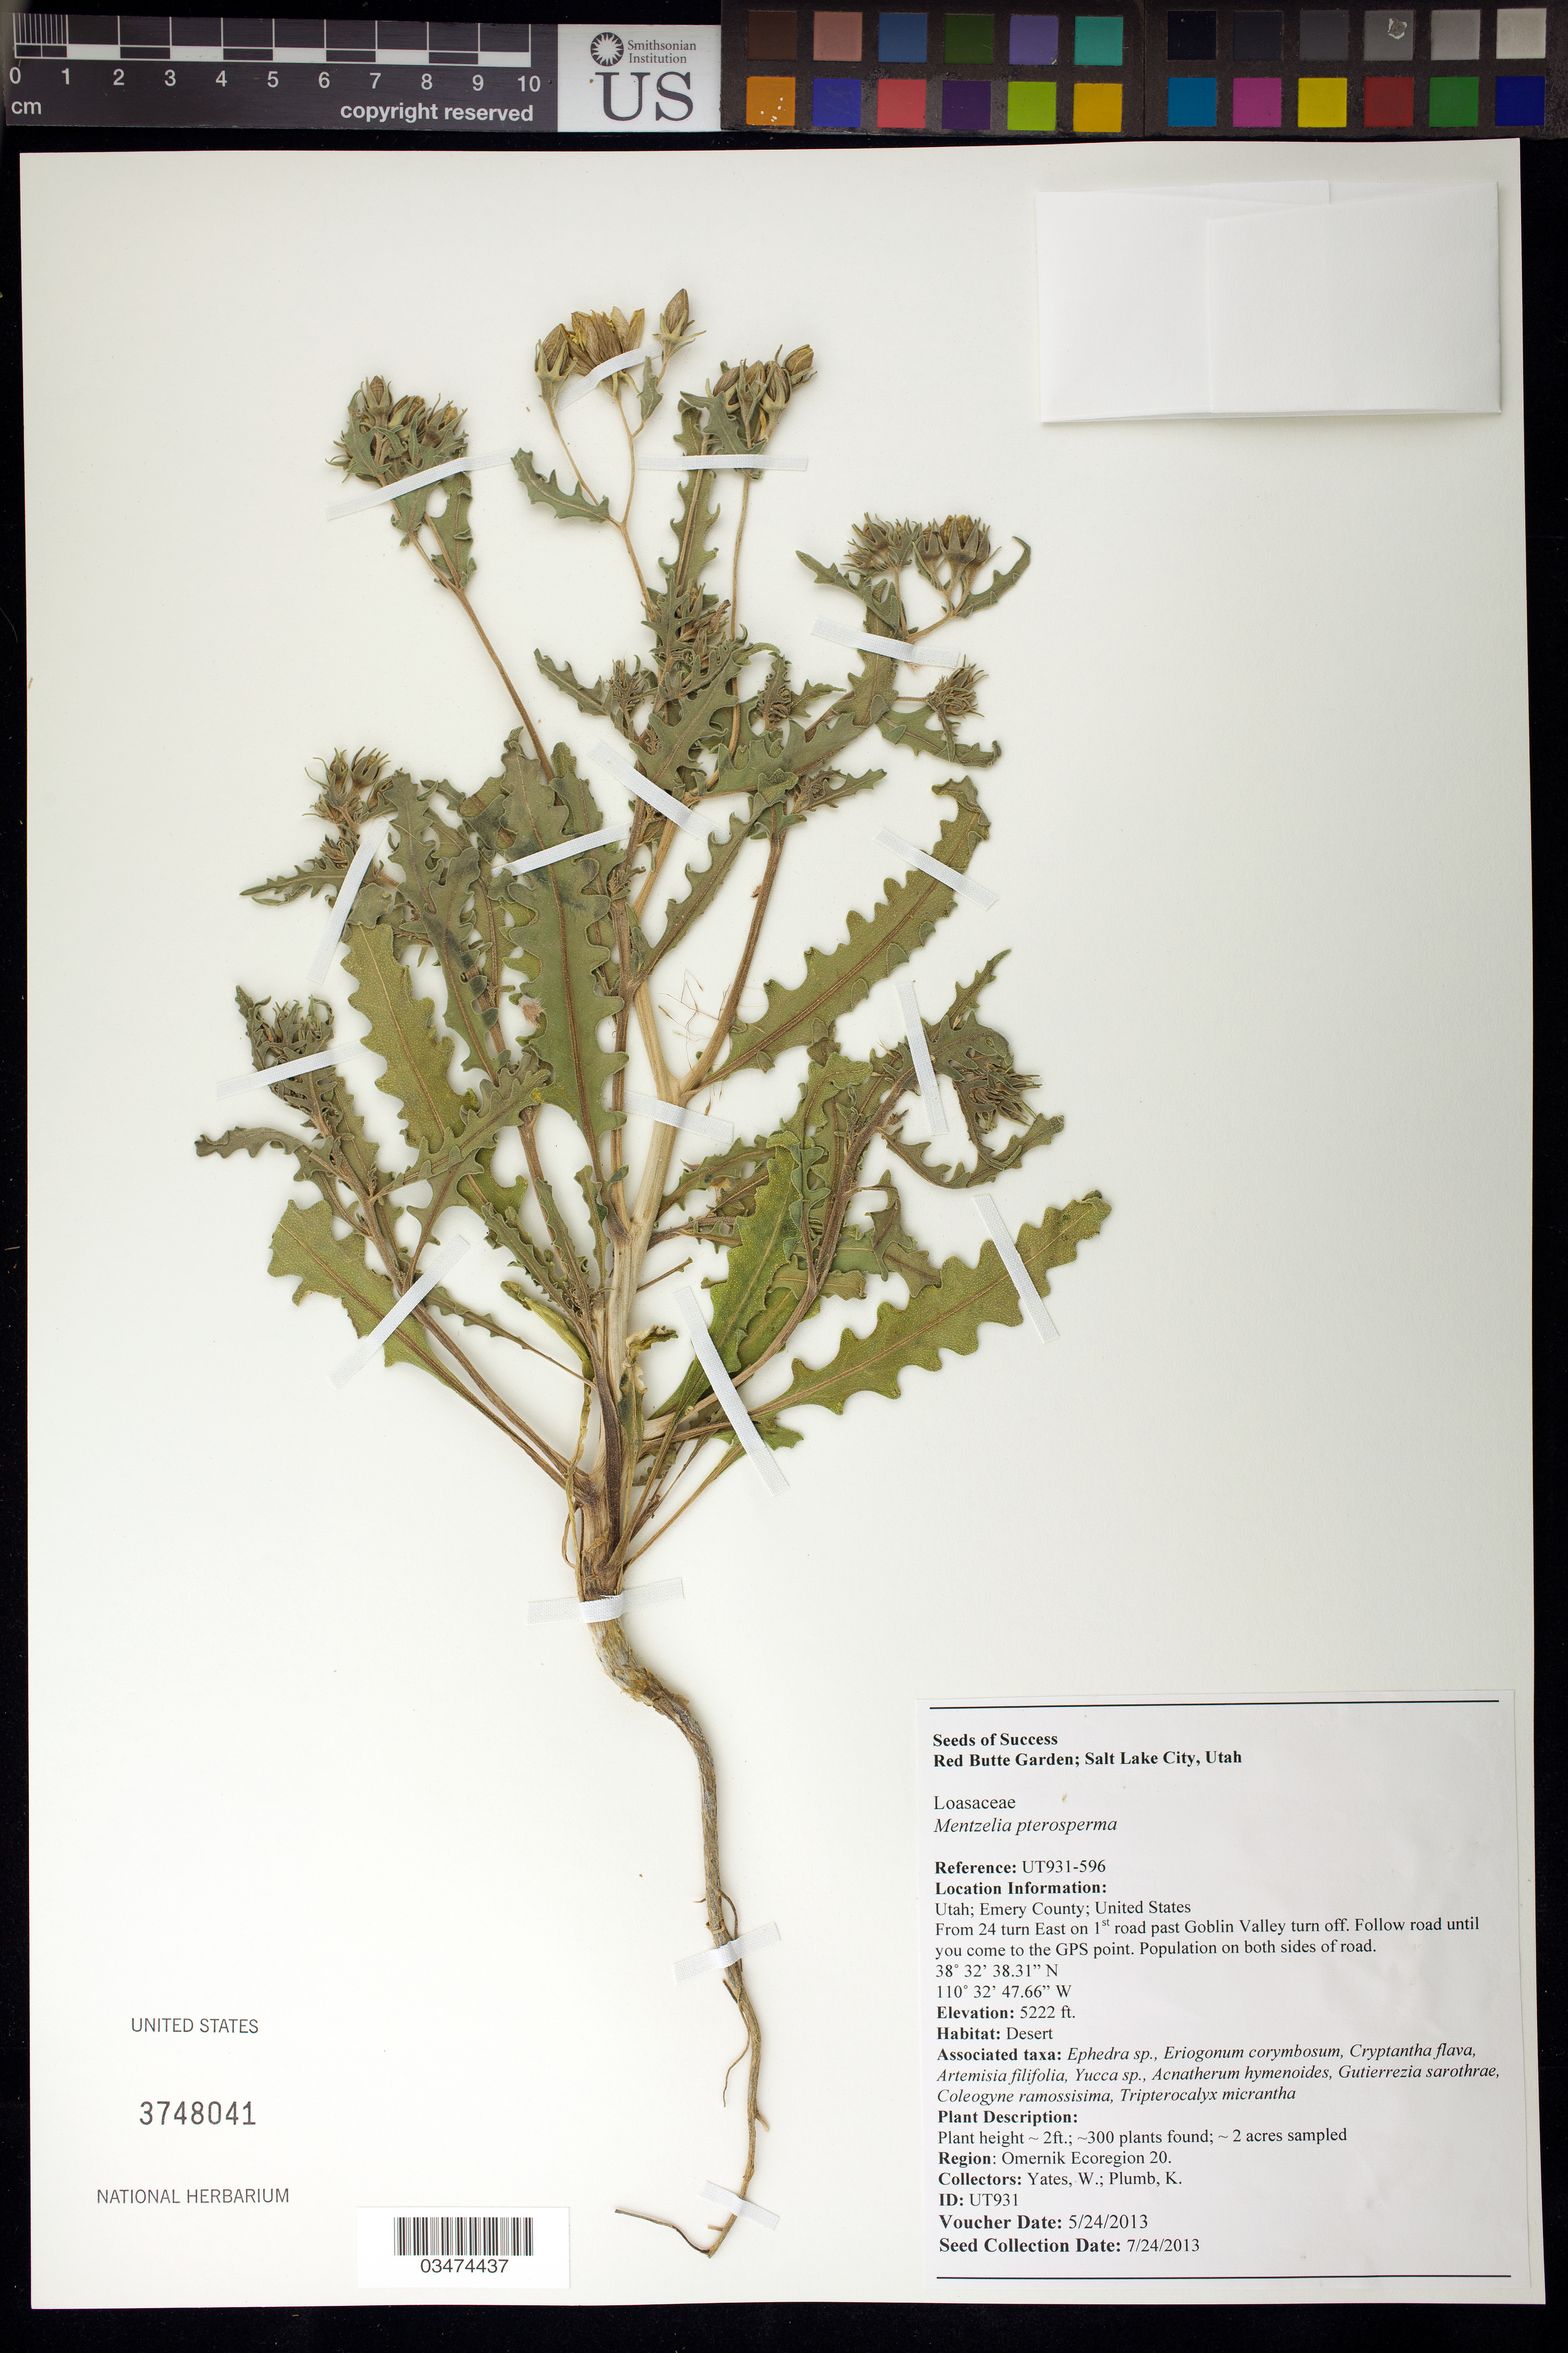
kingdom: Plantae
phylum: Tracheophyta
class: Magnoliopsida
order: Cornales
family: Loasaceae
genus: Mentzelia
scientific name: Mentzelia pterosperma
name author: Eastw.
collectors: W. Yates & K. Plumb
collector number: UT931-596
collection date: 2013-05-24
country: United States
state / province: Utah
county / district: Emery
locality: On 1-st road past Goblin Valley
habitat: Desert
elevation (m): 1592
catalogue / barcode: US 3748041